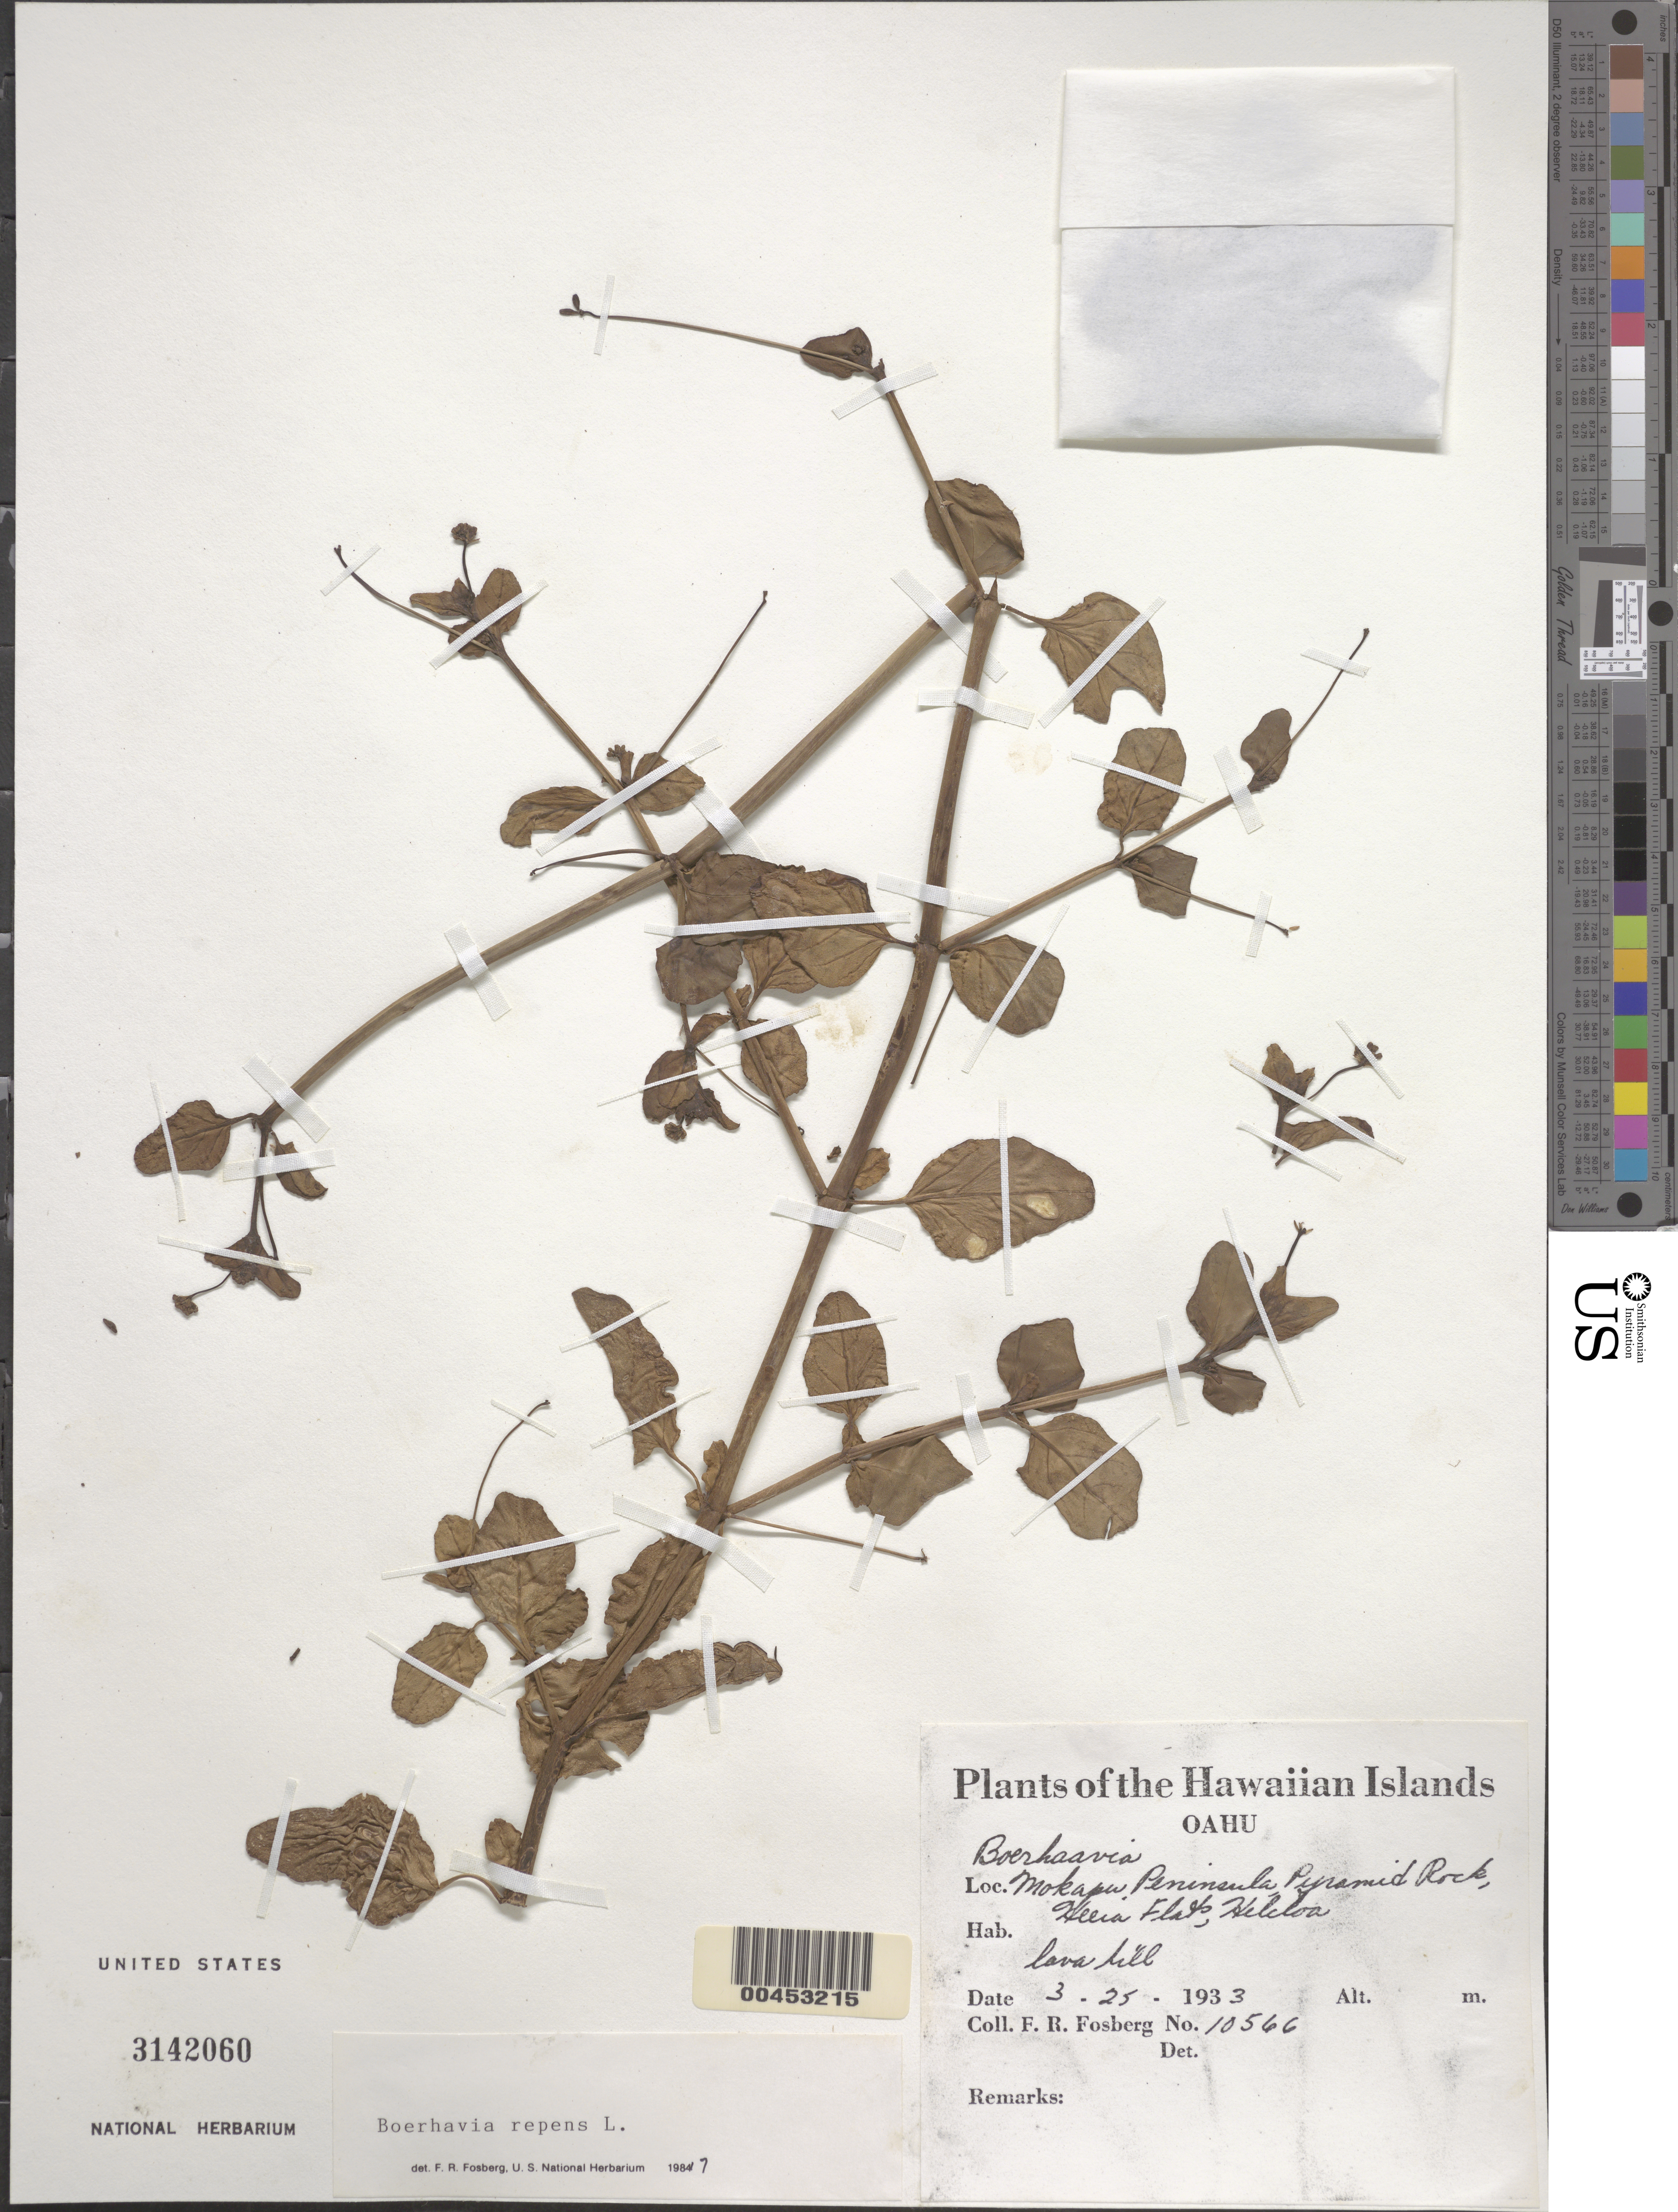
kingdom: Plantae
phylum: Tracheophyta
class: Magnoliopsida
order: Caryophyllales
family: Nyctaginaceae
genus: Boerhavia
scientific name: Boerhavia repens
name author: L.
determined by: Fosberg, F. R.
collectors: F. R. Fosberg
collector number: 10566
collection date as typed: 25 Mar 1933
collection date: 1933-03-25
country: United States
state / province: Hawaii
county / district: Honolulu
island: Oahu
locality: Mokapu Peninsula, Pyramid Rock, Heeia Flats, Heleloa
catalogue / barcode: US 3142060